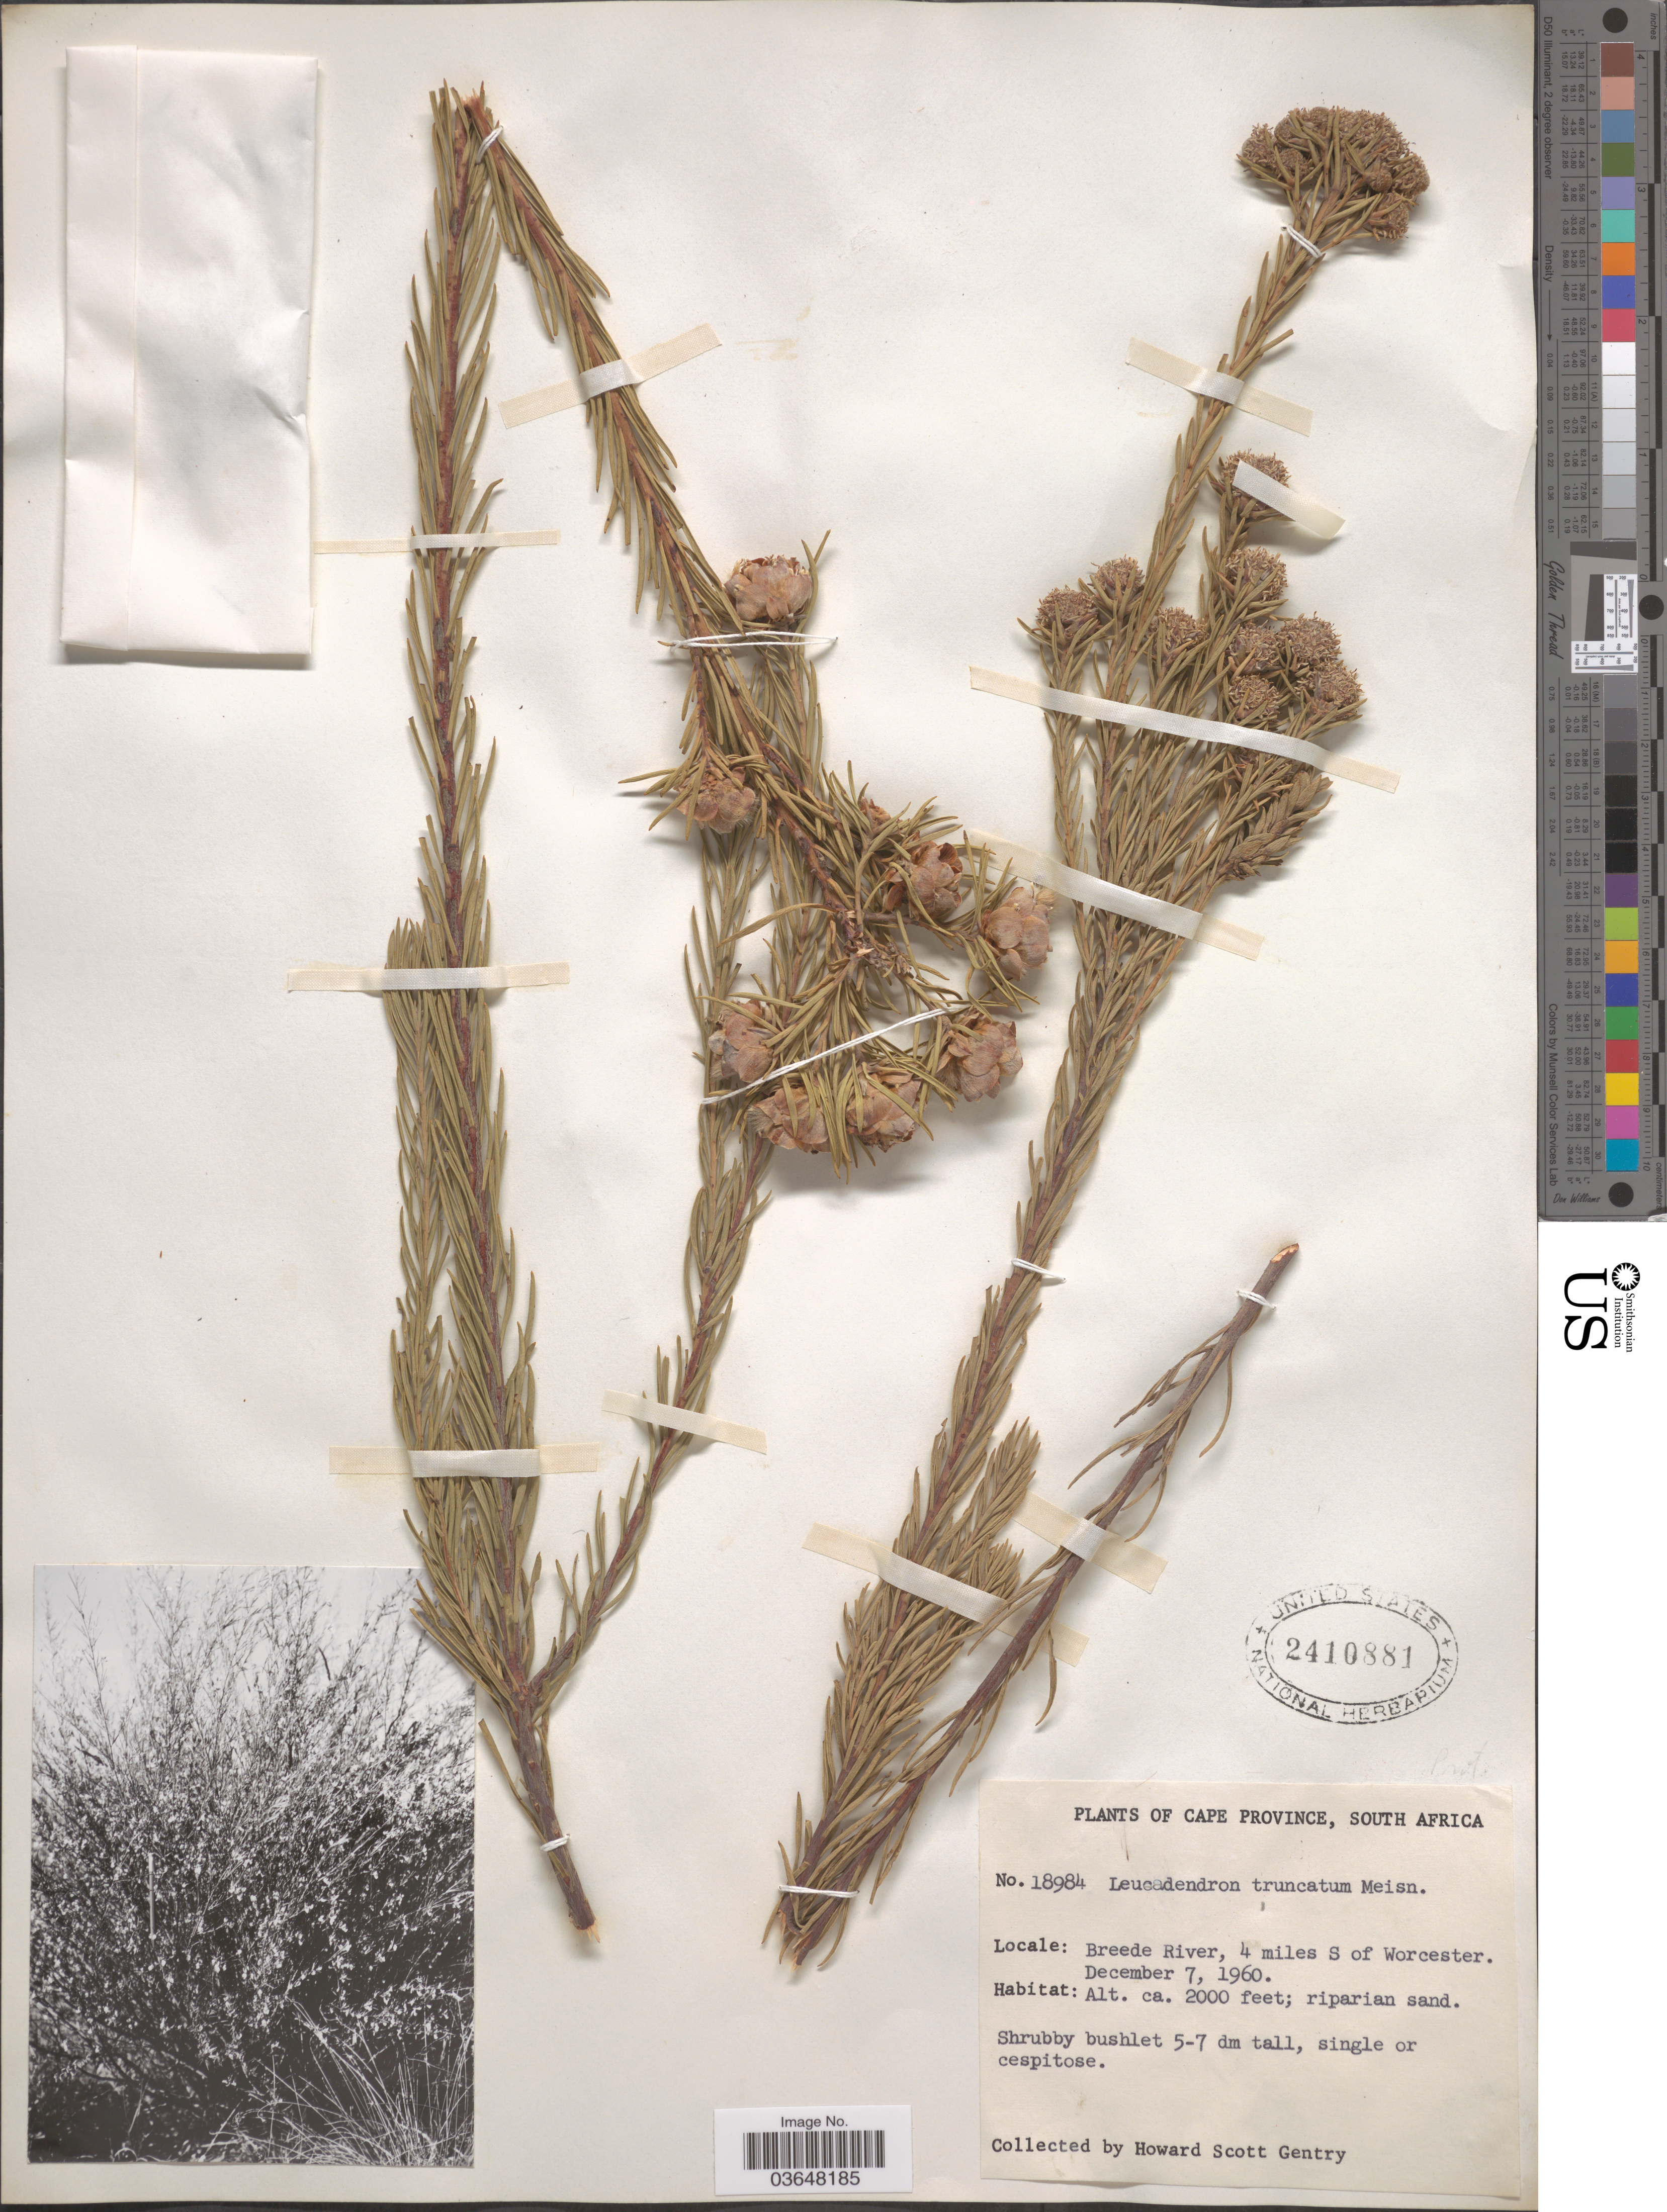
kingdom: Plantae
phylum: Tracheophyta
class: Magnoliopsida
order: Proteales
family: Proteaceae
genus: Leucadendron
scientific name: Leucadendron cinereum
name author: R. Br.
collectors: H. S. Gentry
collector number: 18984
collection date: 1960-12-07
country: South Africa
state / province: Western Cape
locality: Breede River, 4 miles S of Worcester.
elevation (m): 610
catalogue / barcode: US 2410881